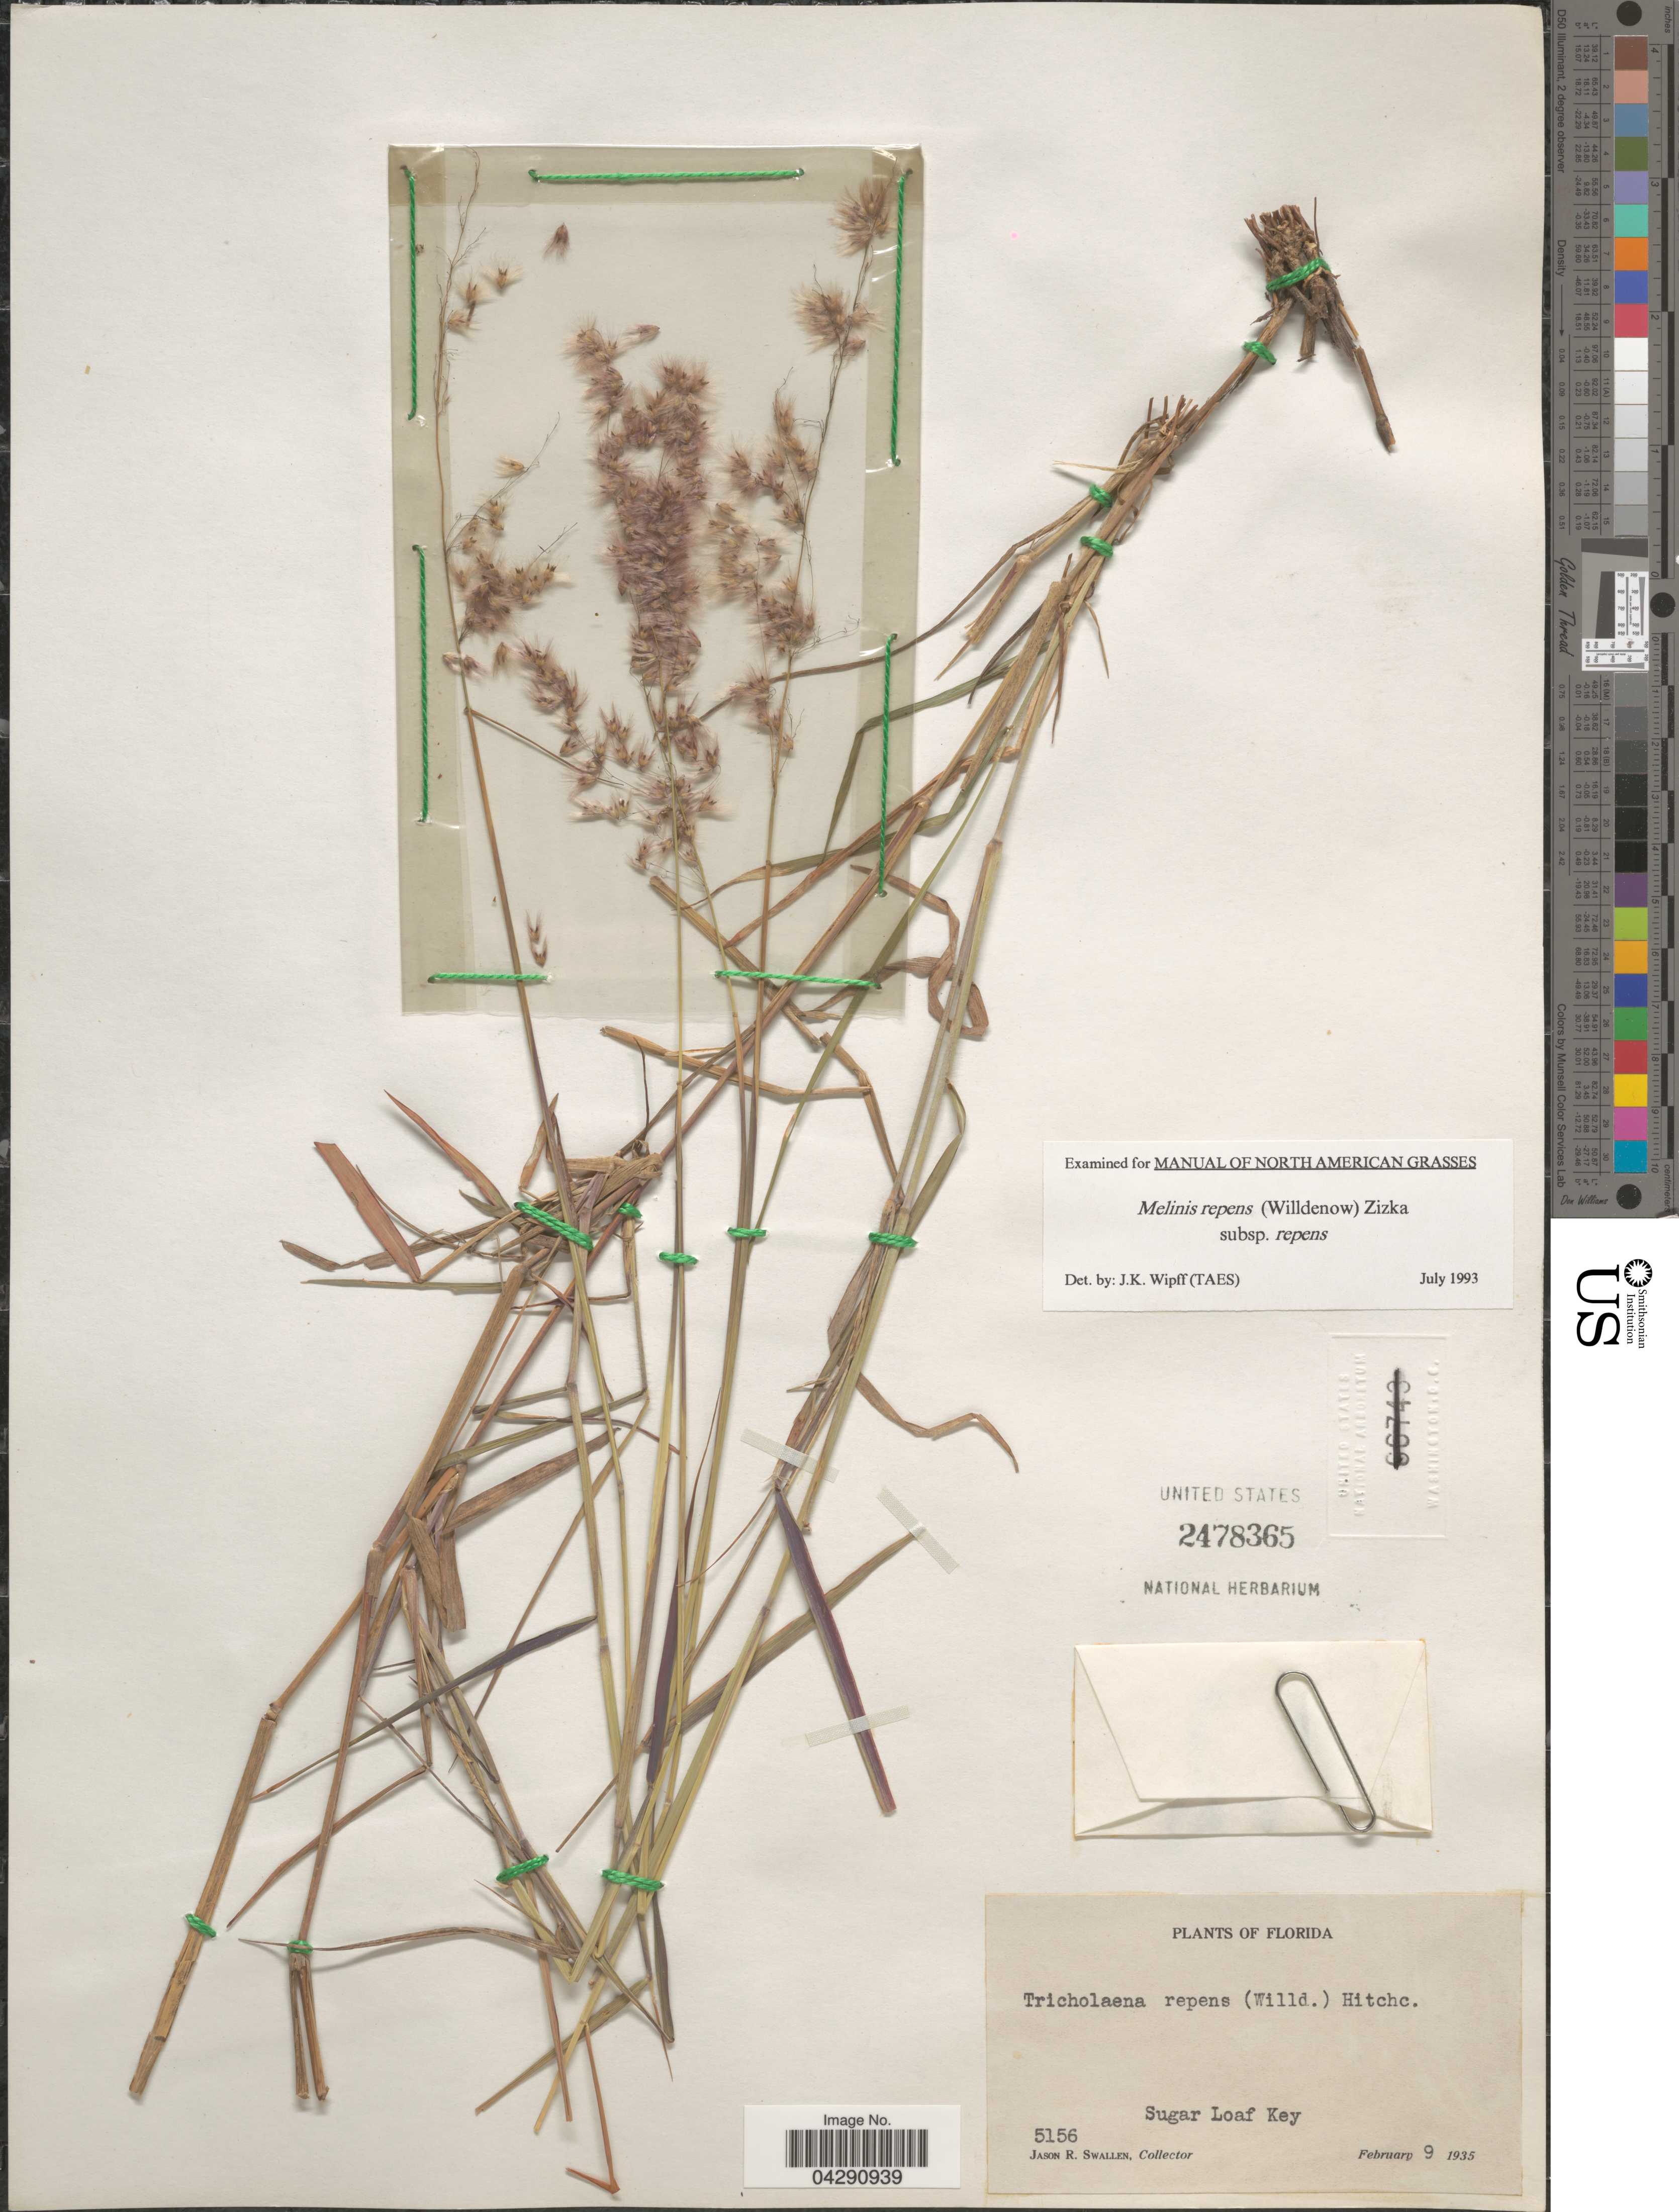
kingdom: Plantae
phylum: Tracheophyta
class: Liliopsida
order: Poales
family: Poaceae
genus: Melinis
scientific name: Melinis repens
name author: (Willd.) Zizka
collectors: J. R. Swallen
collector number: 5156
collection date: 1935-02-09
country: United States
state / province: Florida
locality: Sugar Loaf Key.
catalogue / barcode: US 2478365